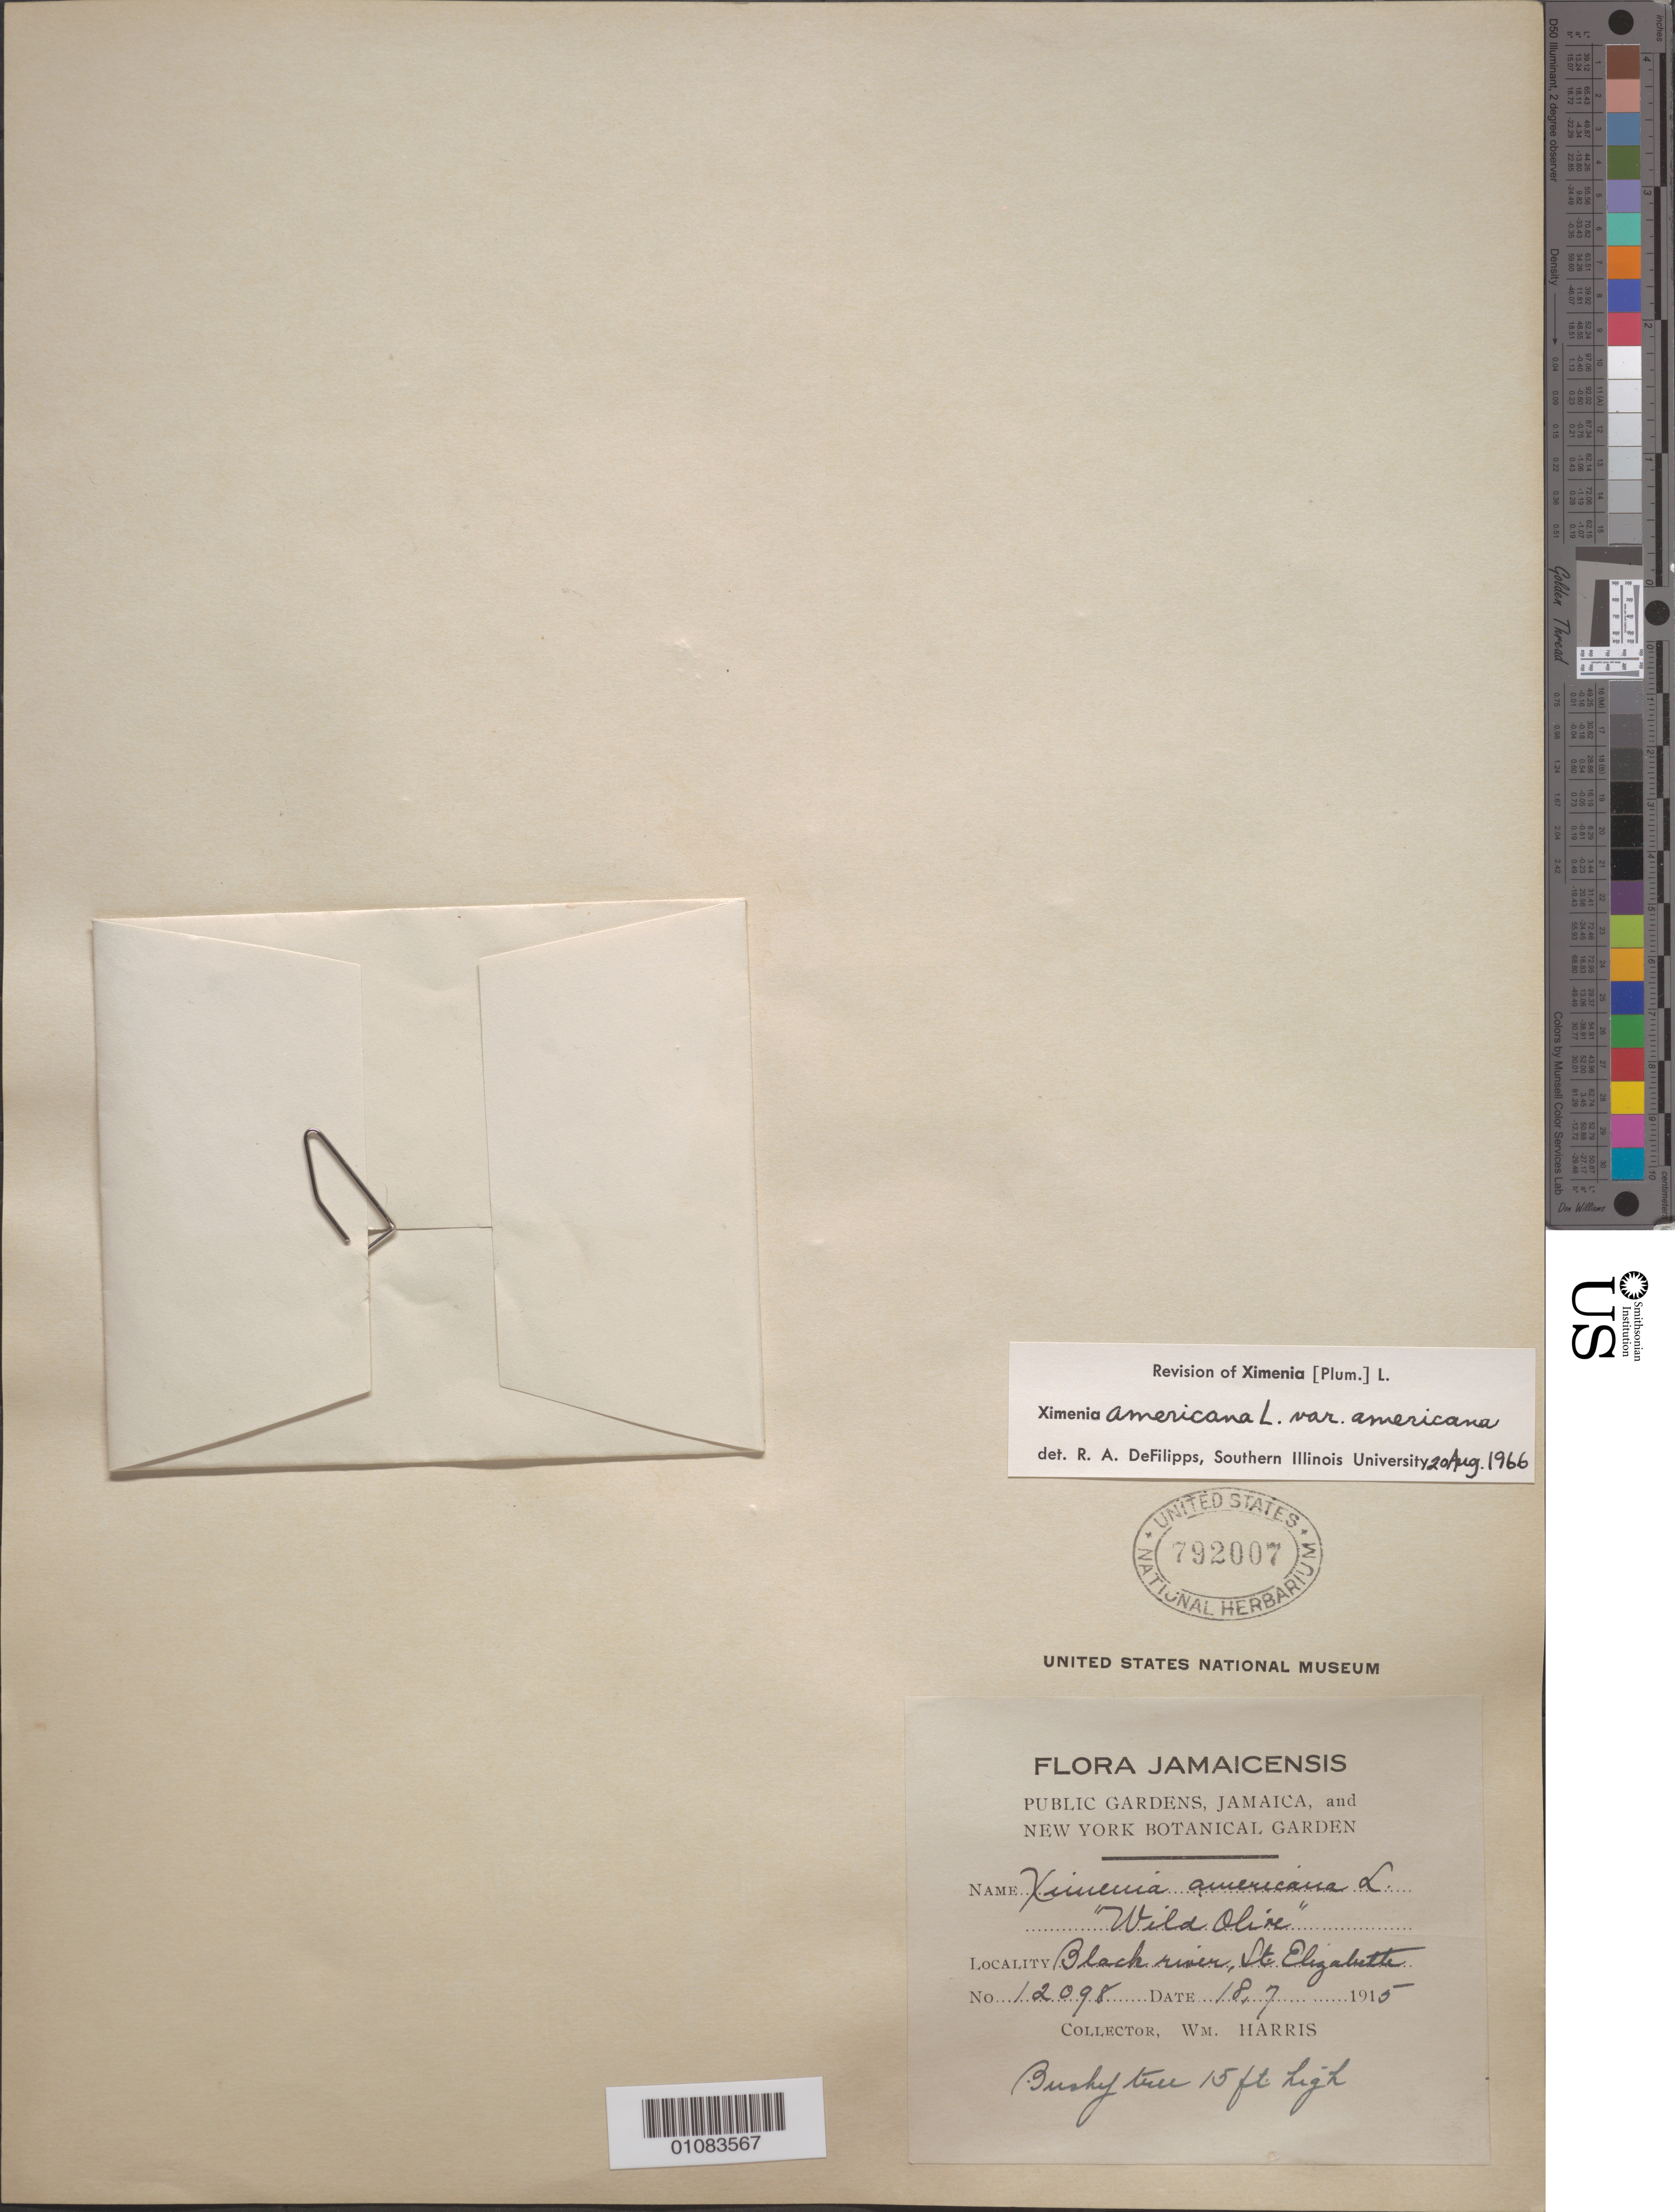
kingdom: Plantae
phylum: Tracheophyta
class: Magnoliopsida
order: Santalales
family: Ximeniaceae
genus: Ximenia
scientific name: Ximenia americana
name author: L.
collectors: W. Harris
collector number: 12098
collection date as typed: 18 Jul 1915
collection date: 1915-07-18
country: Jamaica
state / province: Saint Elizabeth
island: Jamaica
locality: Black river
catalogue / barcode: US 792007